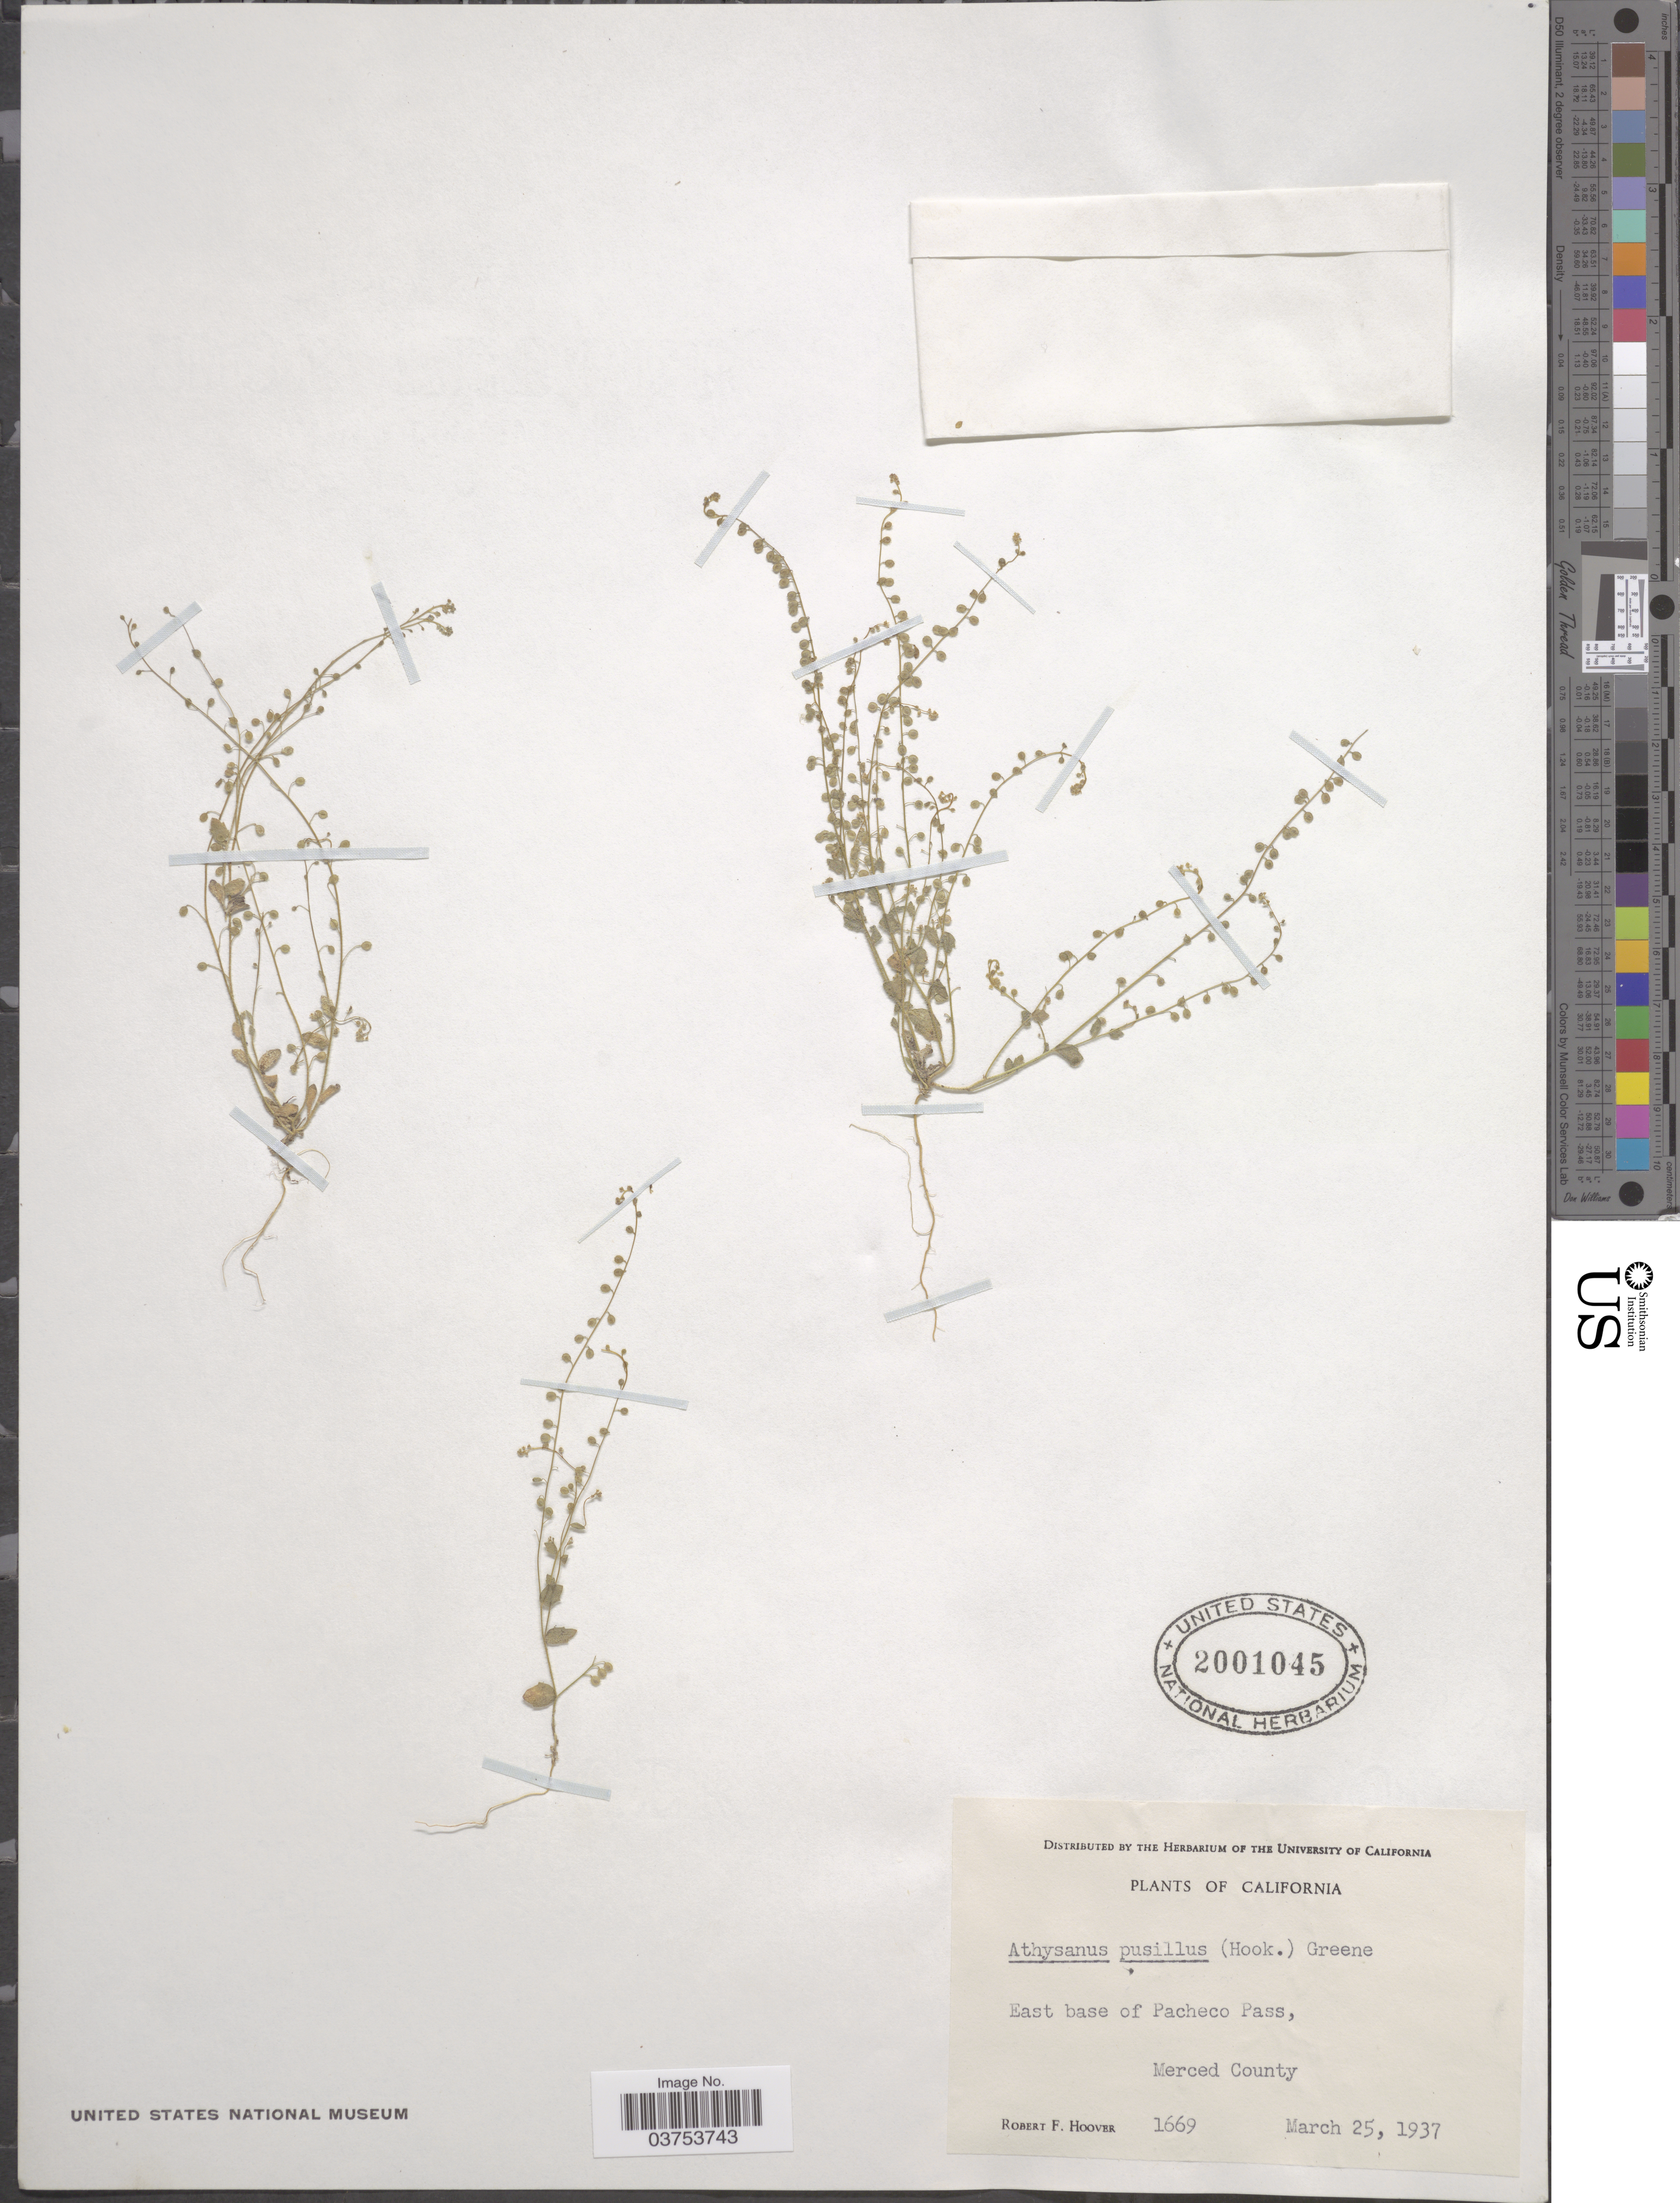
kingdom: Plantae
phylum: Tracheophyta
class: Magnoliopsida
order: Brassicales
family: Brassicaceae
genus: Athysanus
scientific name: Athysanus pusillus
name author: (Hook.) Greene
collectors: R. F. Hoover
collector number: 1669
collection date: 1937-03-25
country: United States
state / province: California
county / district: Merced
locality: East base of Pacheco Pass, Merced County.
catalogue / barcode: US 2001045